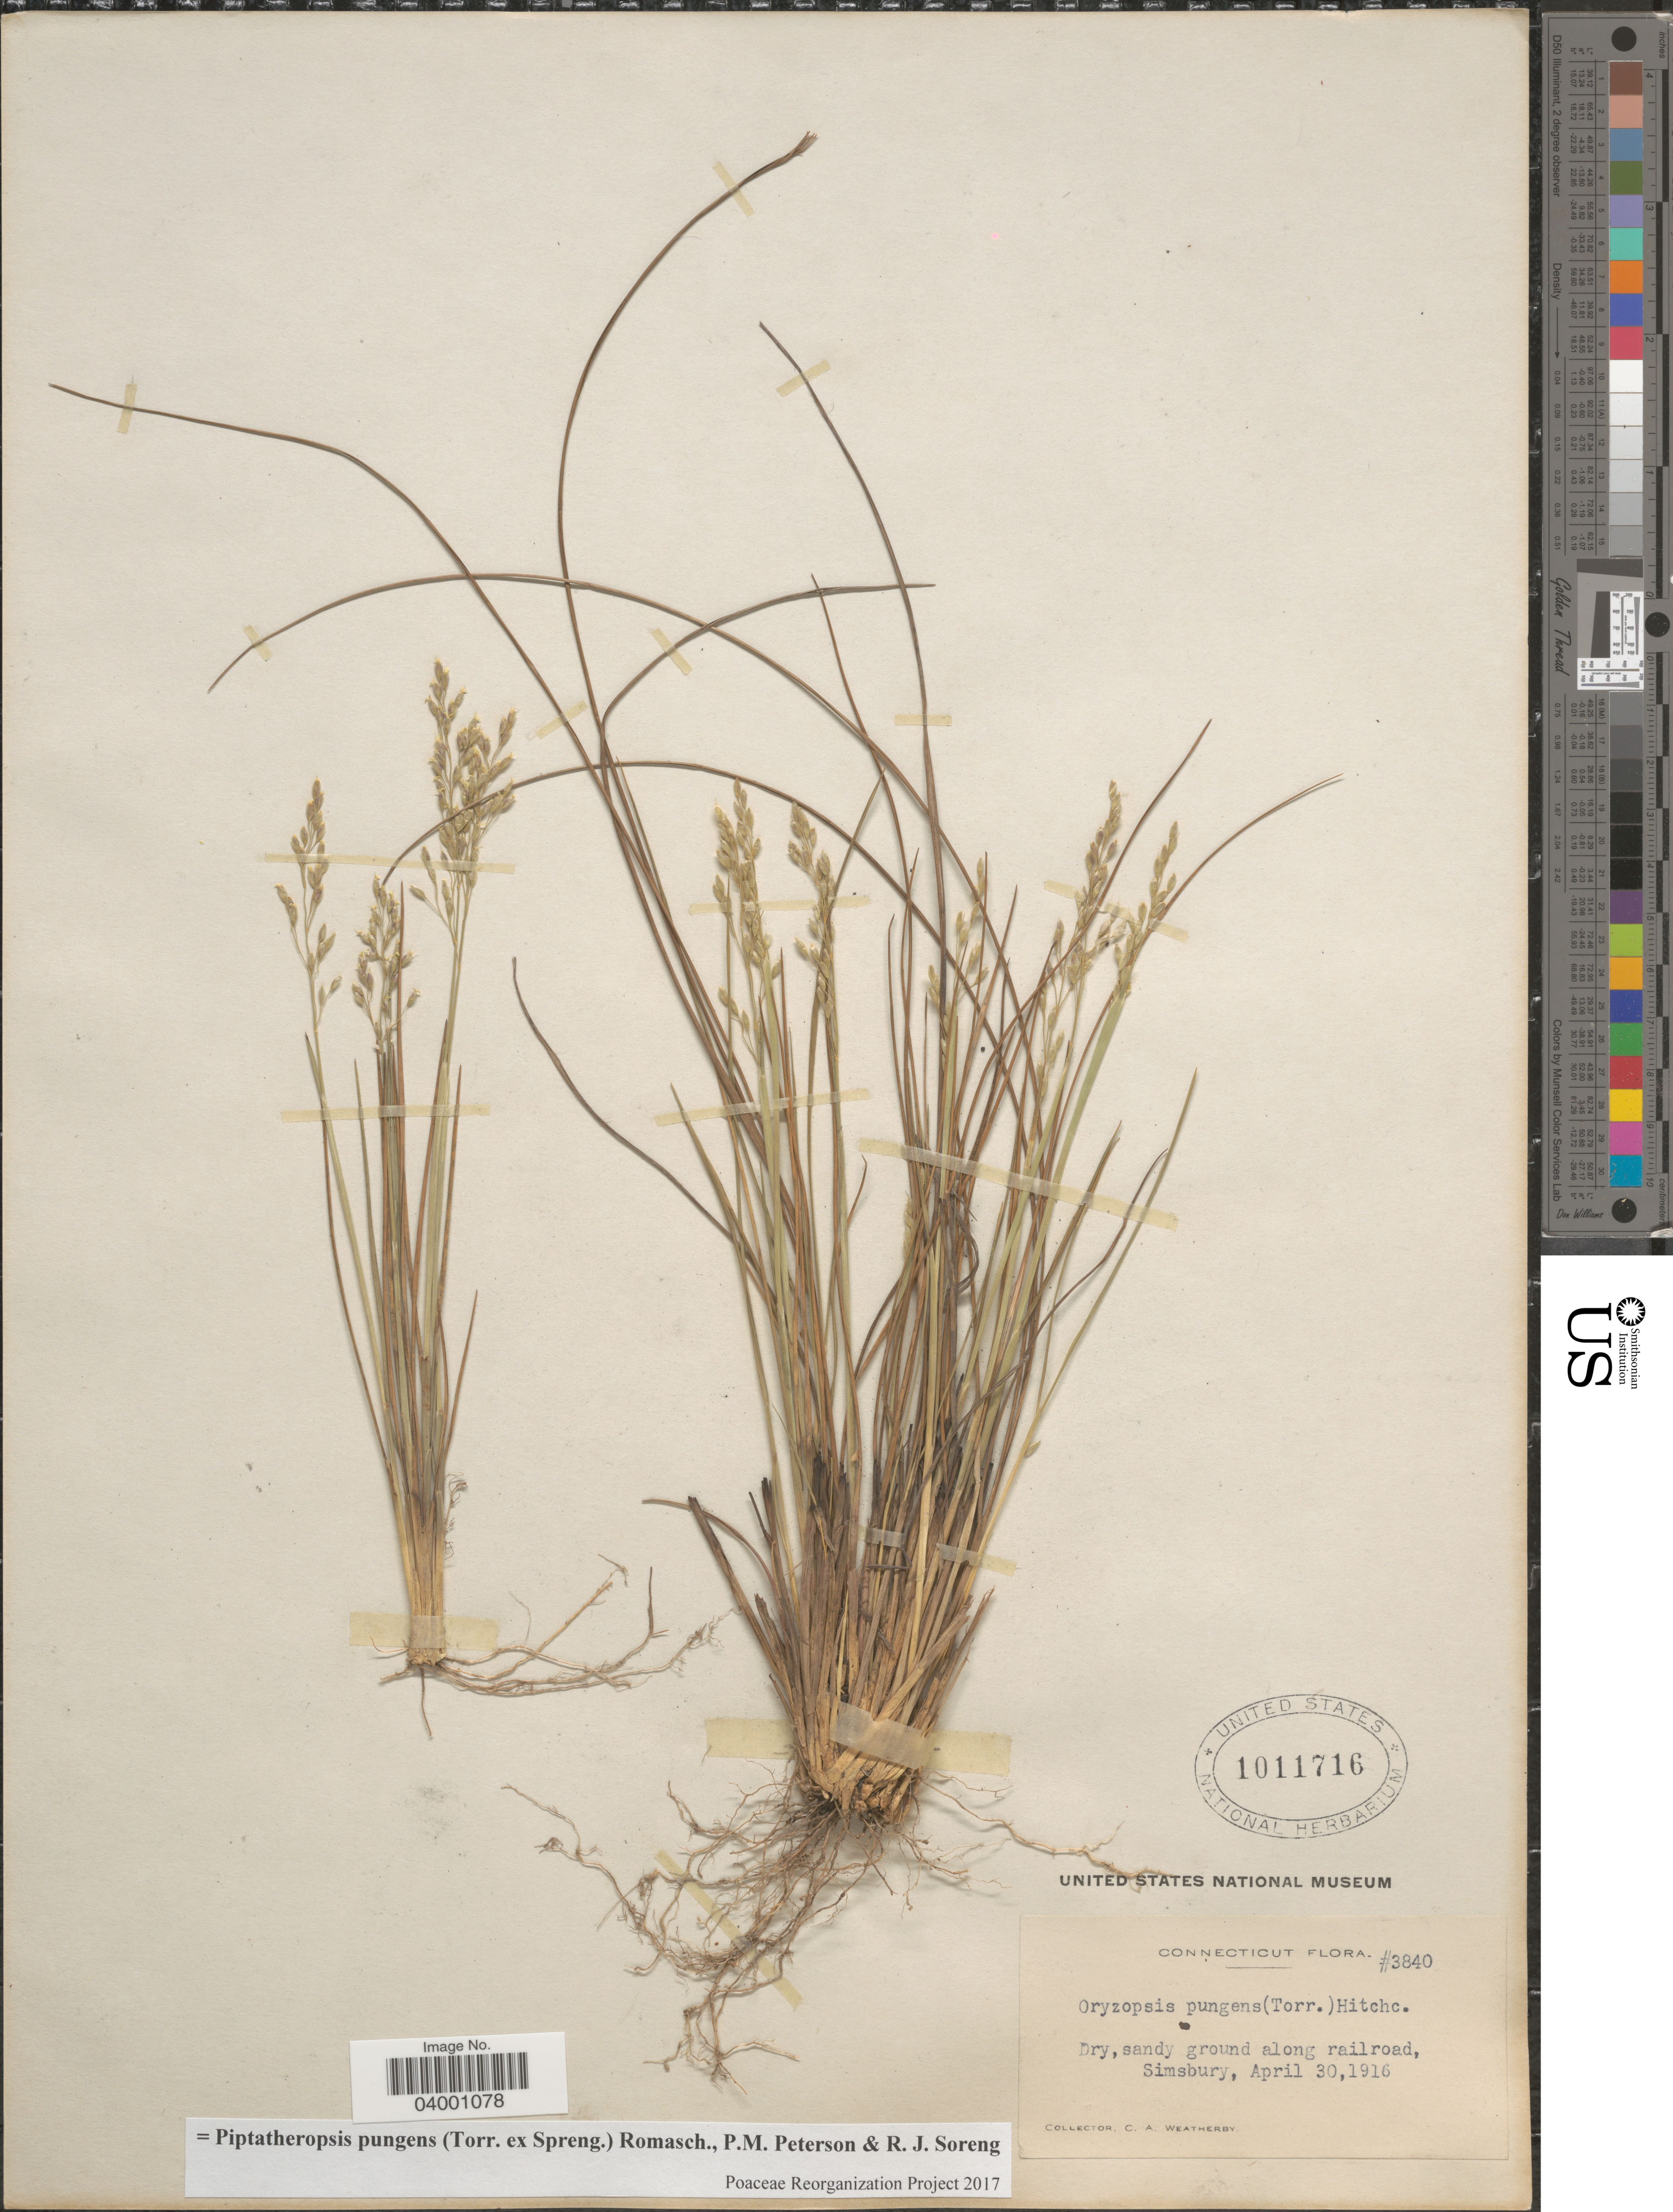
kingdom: Plantae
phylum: Tracheophyta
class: Liliopsida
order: Poales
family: Poaceae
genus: Piptatheropsis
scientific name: Piptatheropsis pungens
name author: (Torr. ex Spreng.) Romasch. et al.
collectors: C. A. Weatherby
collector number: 3840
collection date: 1916-04-30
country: United States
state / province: Connecticut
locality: Along railroad, Simsbury.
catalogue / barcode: US 1011716